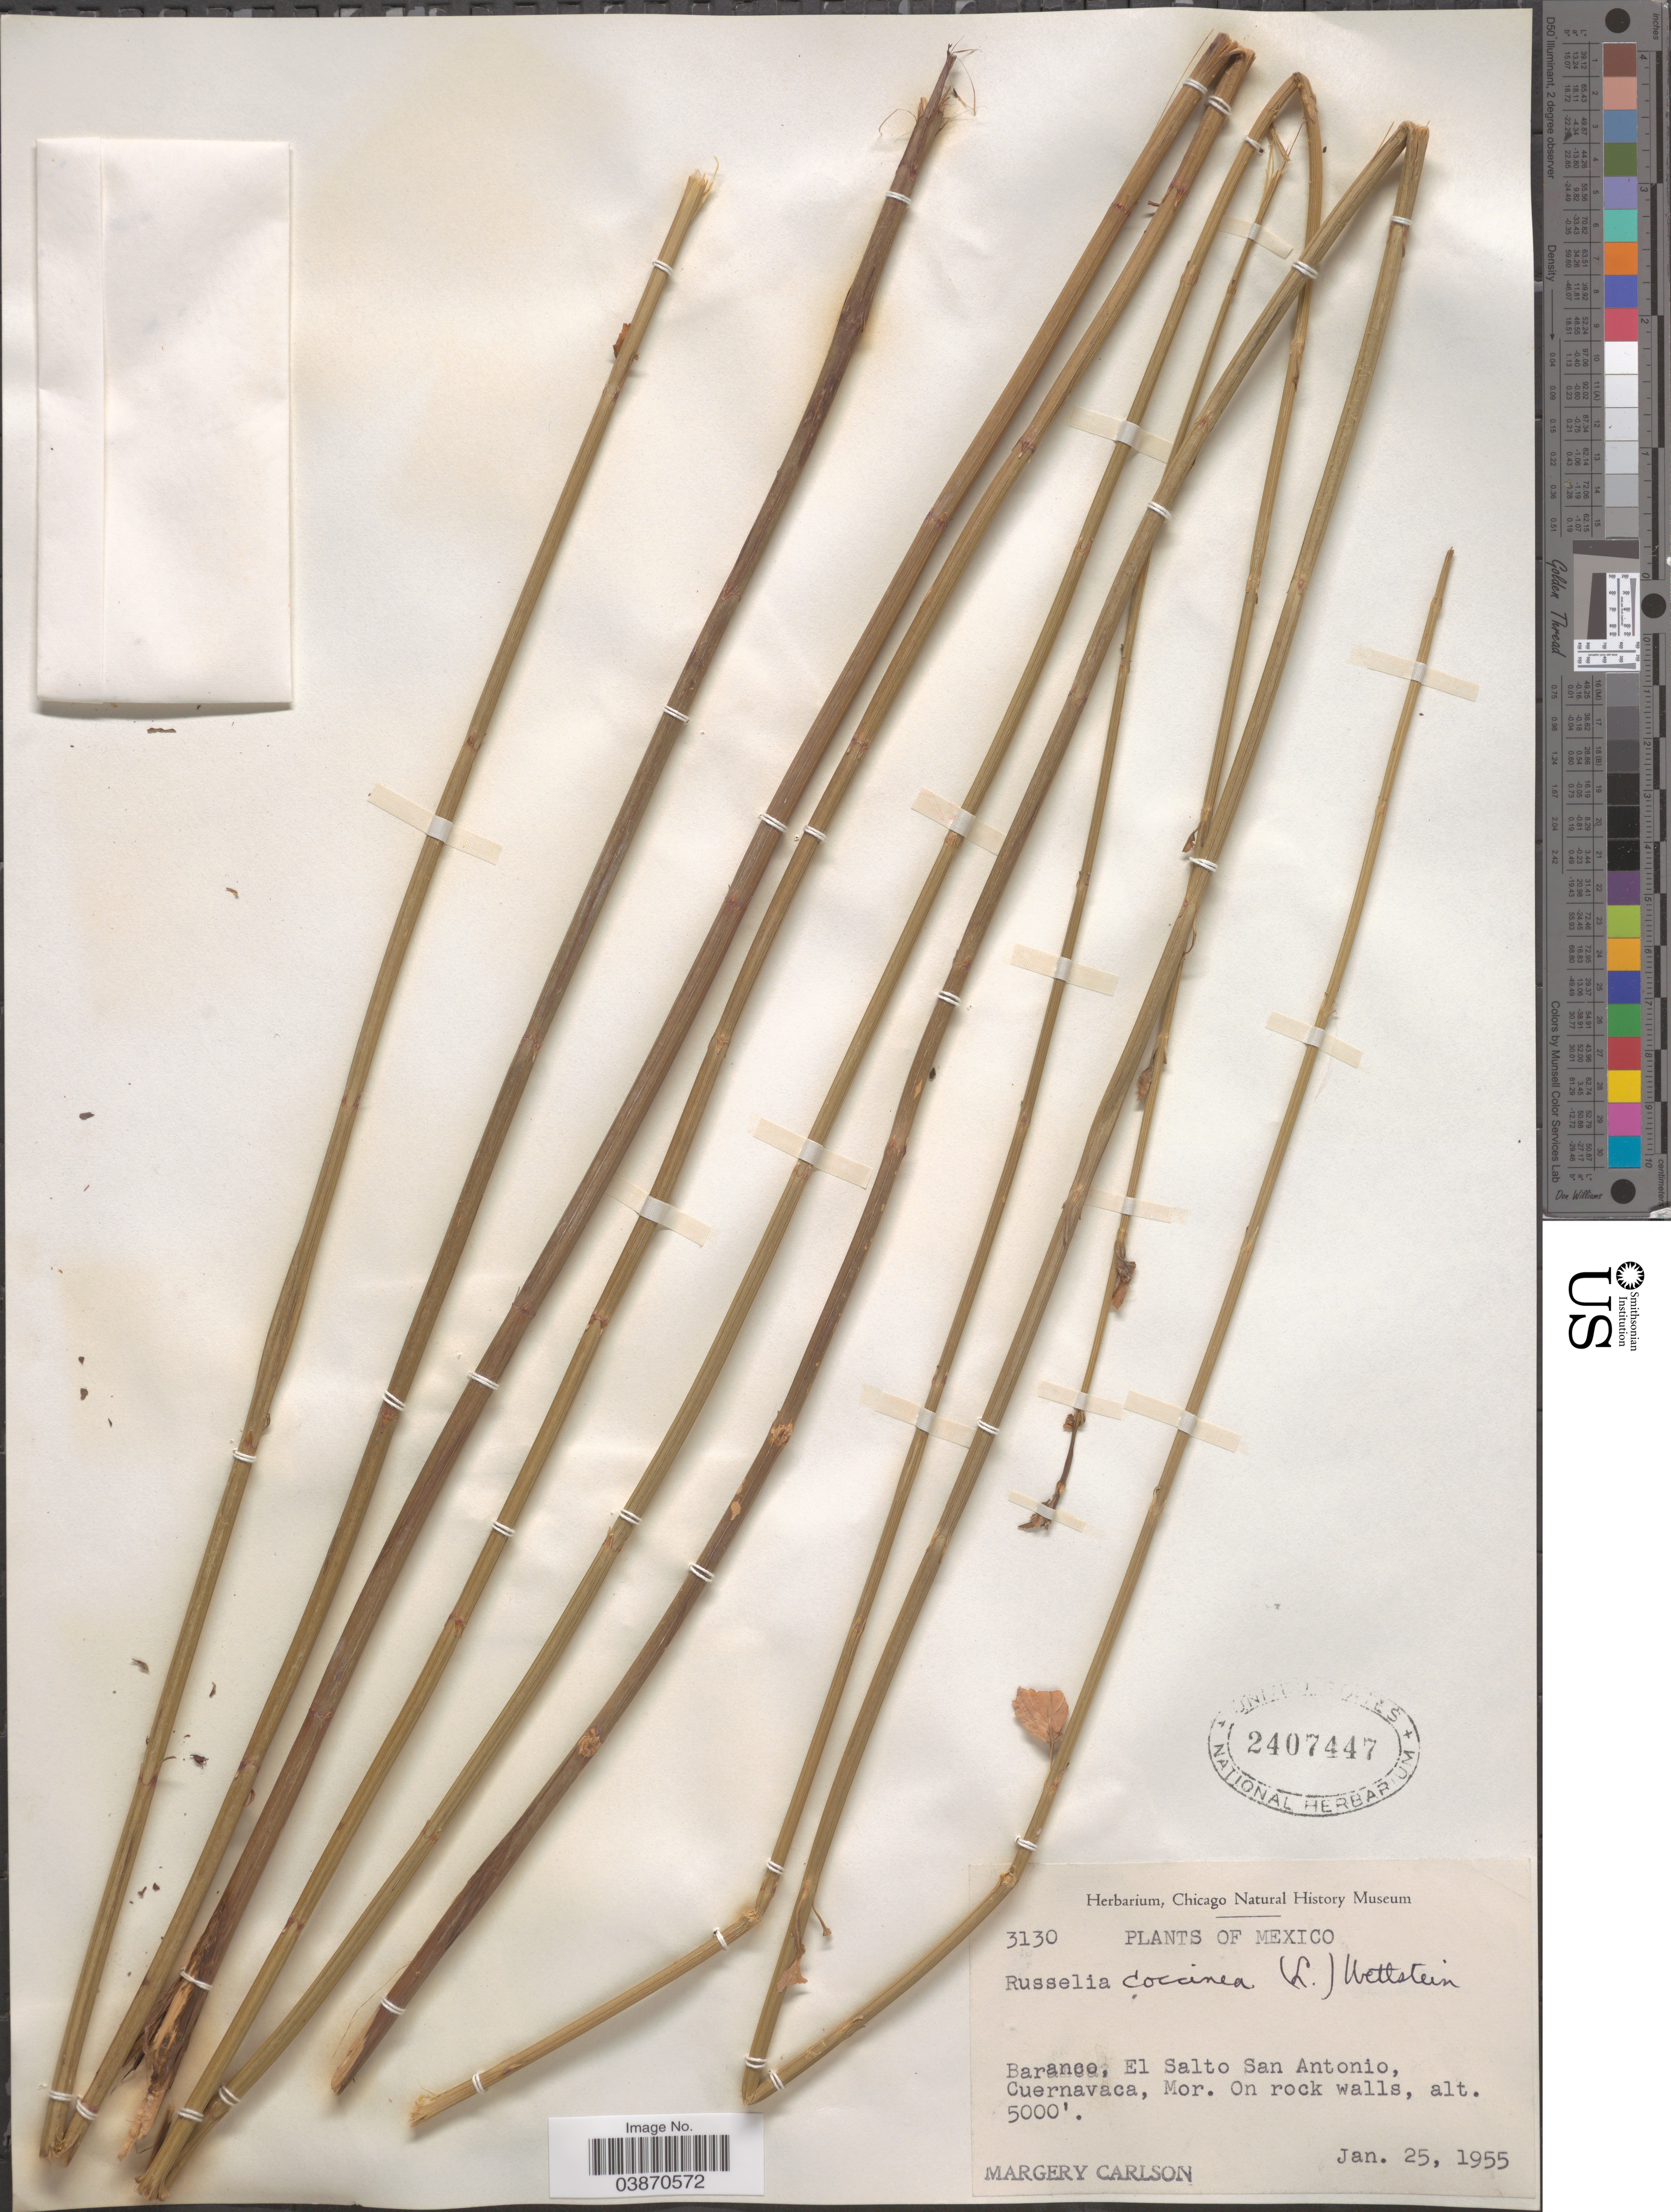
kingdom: Plantae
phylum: Tracheophyta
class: Magnoliopsida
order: Lamiales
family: Plantaginaceae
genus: Russelia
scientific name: Russelia coccinea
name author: (L.) Wettst.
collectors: M. C. Carlson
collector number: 3130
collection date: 1955-01-25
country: Mexico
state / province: Morelos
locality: Baranco, El Salto San Antonio, Cuernavaca. On rock walls.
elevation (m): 1524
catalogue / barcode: US 2407447